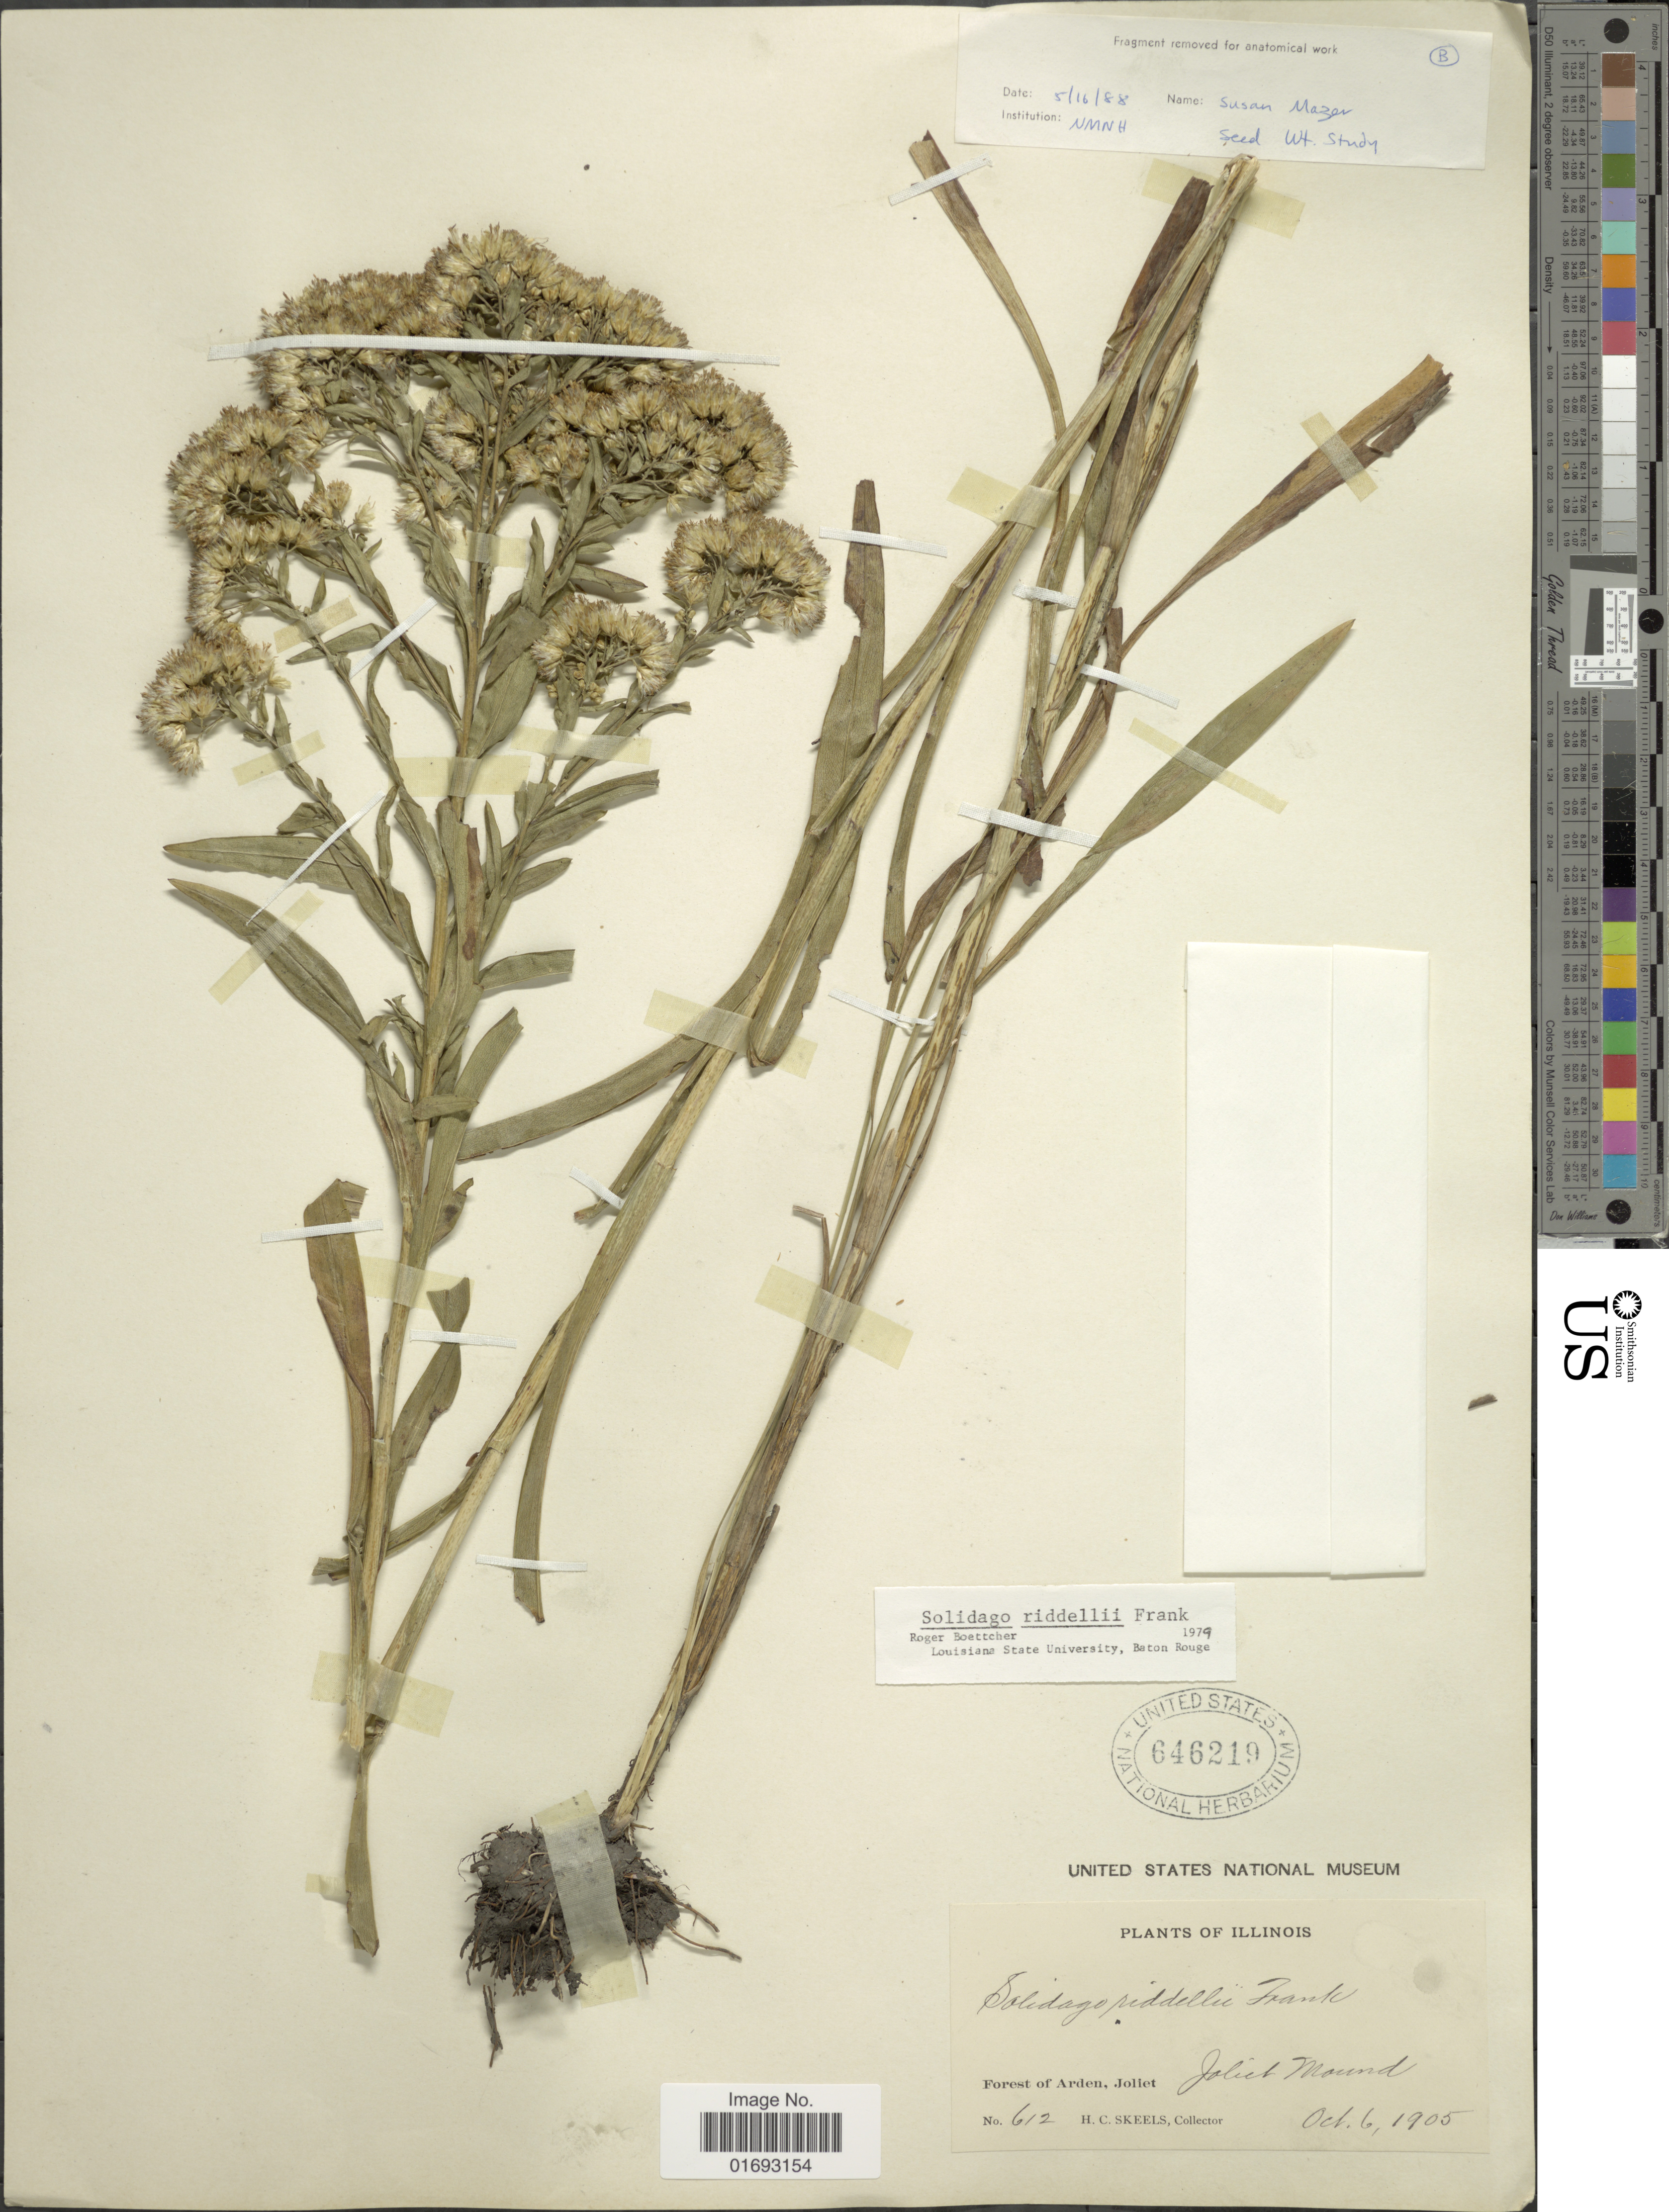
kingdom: Plantae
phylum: Tracheophyta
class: Magnoliopsida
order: Asterales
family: Asteraceae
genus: Oligoneuron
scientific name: Oligoneuron riddellii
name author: (Frank) Rydb.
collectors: H. Skeels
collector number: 612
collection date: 1905-10-06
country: United States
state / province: Illinois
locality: Forest Arden, Joliet, Joliet Mound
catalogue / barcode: US 646219